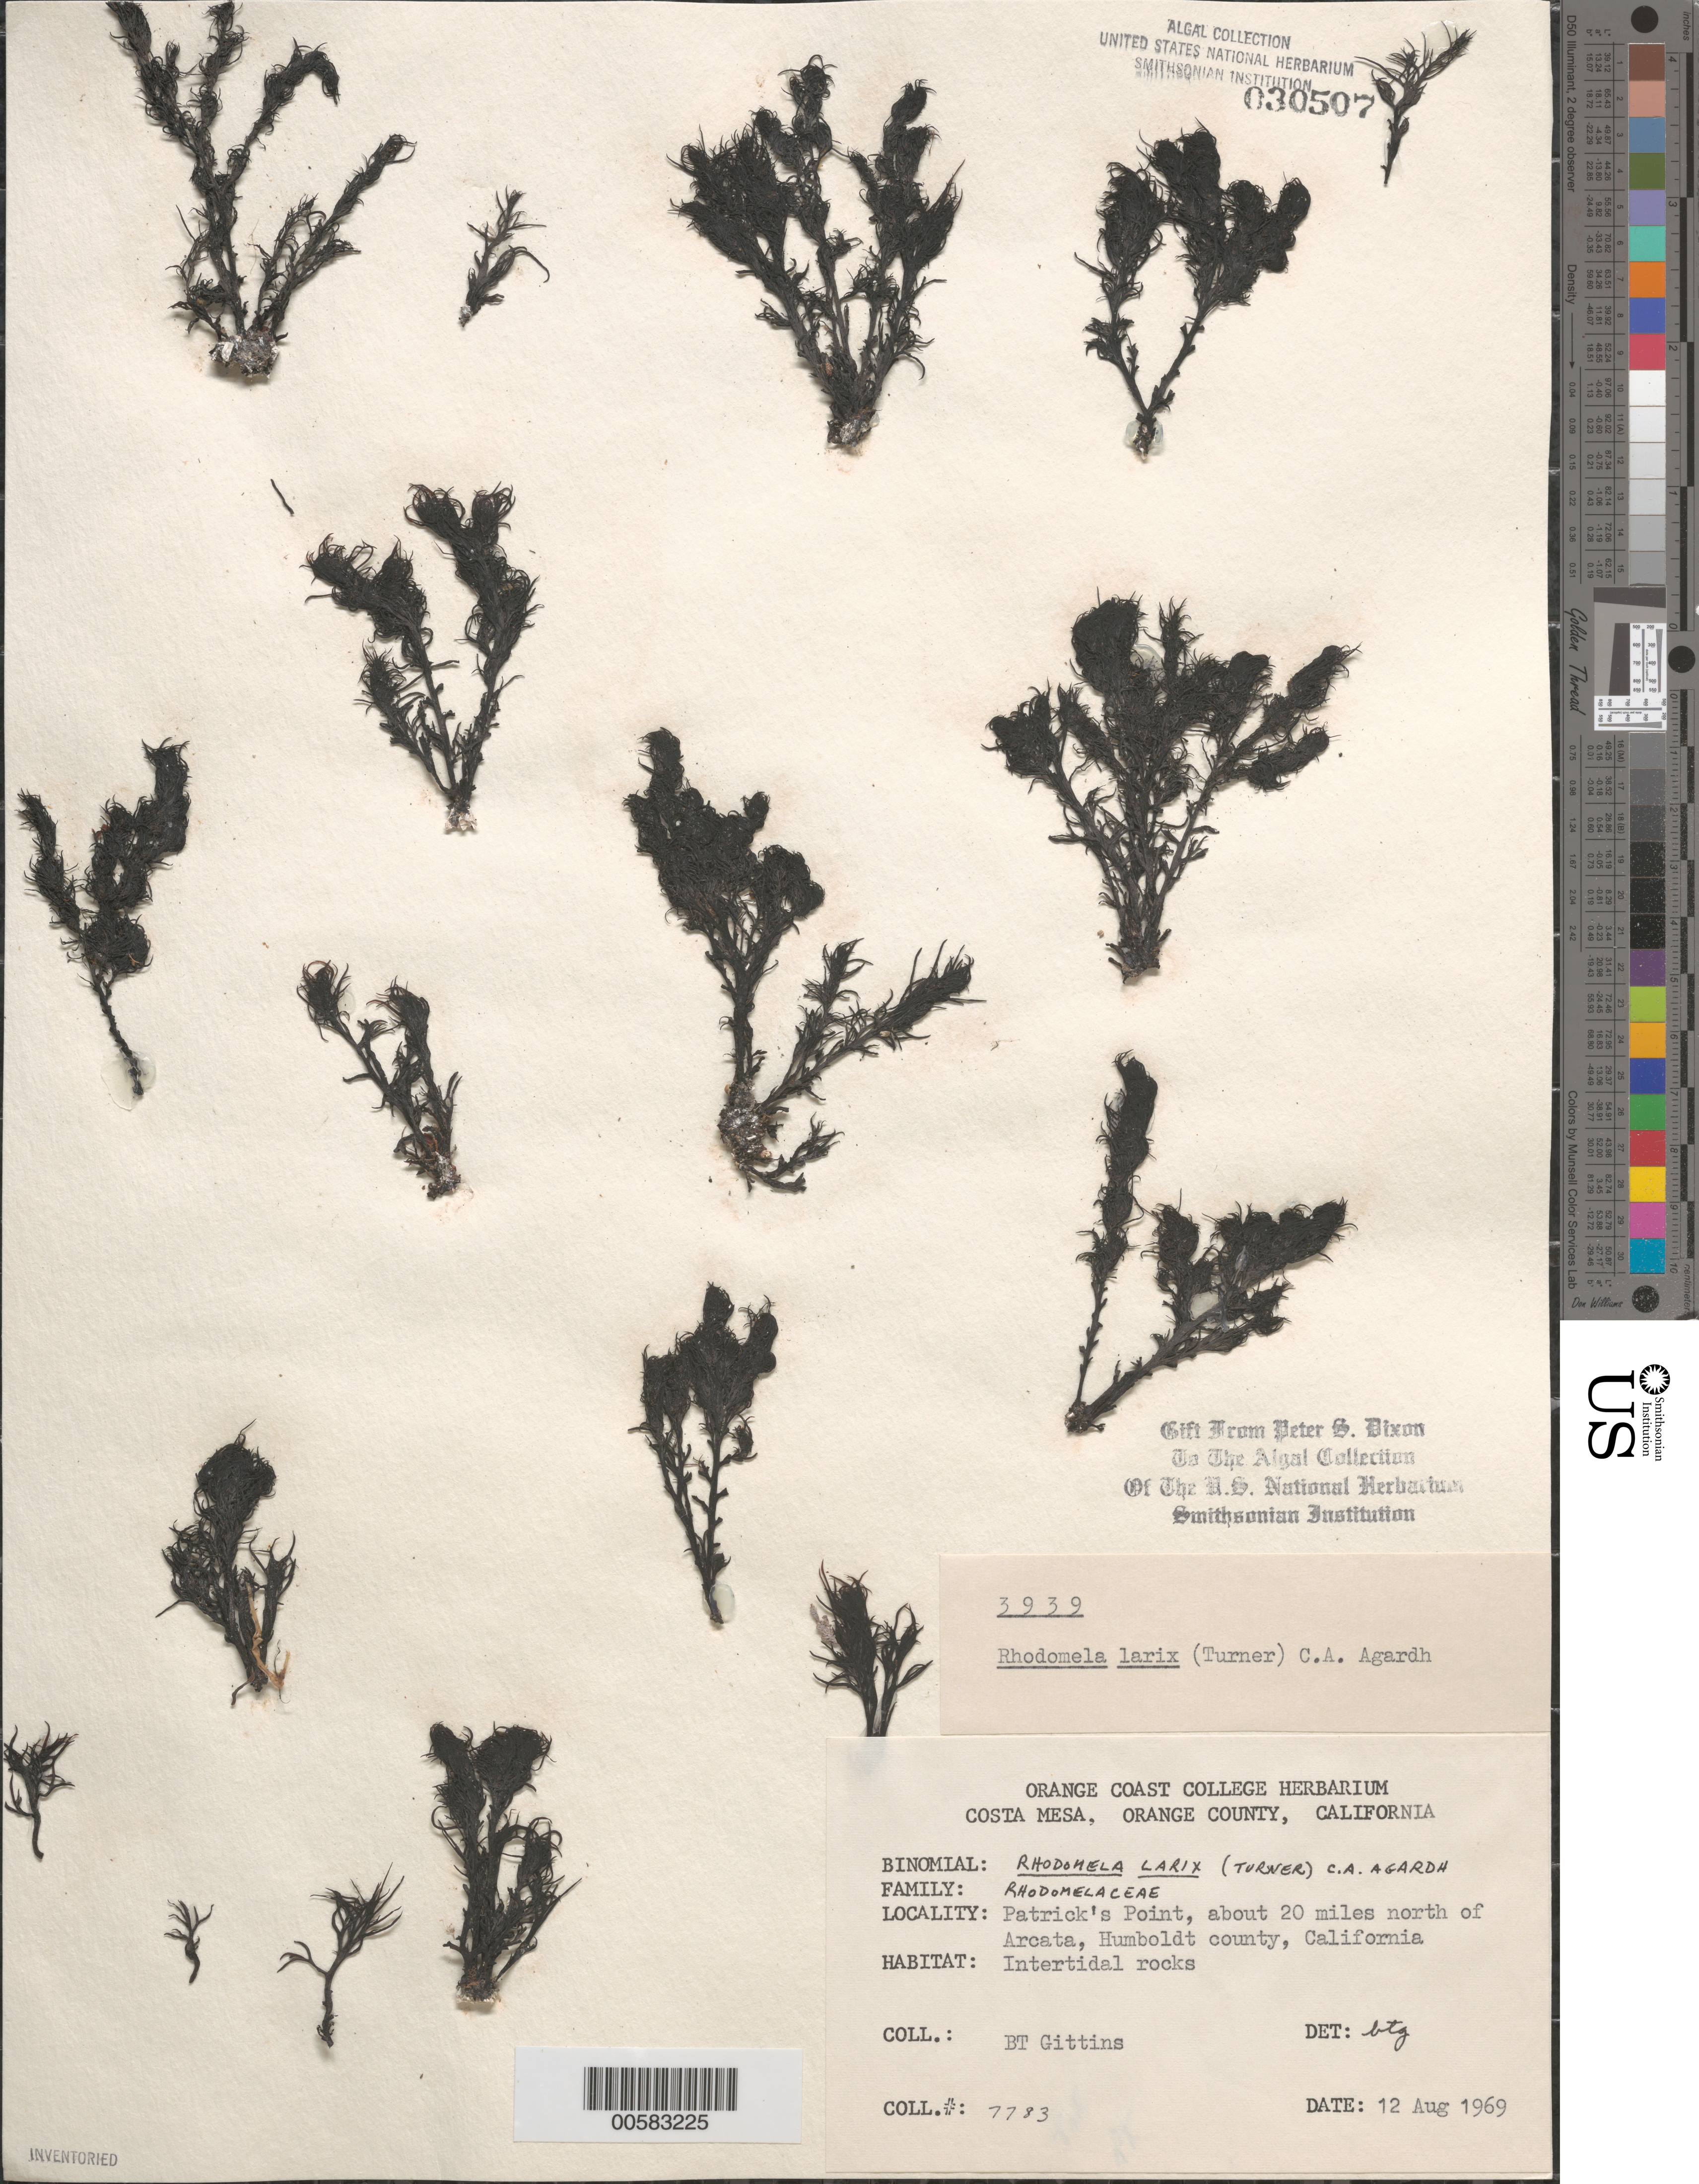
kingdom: Plantae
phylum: Rhodophyta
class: Florideophyceae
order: Ceramiales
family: Rhodomelaceae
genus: Neorhodomela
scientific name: Neorhodomela larix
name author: (Turner) Masuda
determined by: Algae name updating Project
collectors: B. Gittins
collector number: BTG 7783 & PSD 3939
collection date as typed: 12 Aug 1969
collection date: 1969-08-12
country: United States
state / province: California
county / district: Humboldt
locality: Patrick's Point, ca. 20 miles north of Arcata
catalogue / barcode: US 30507